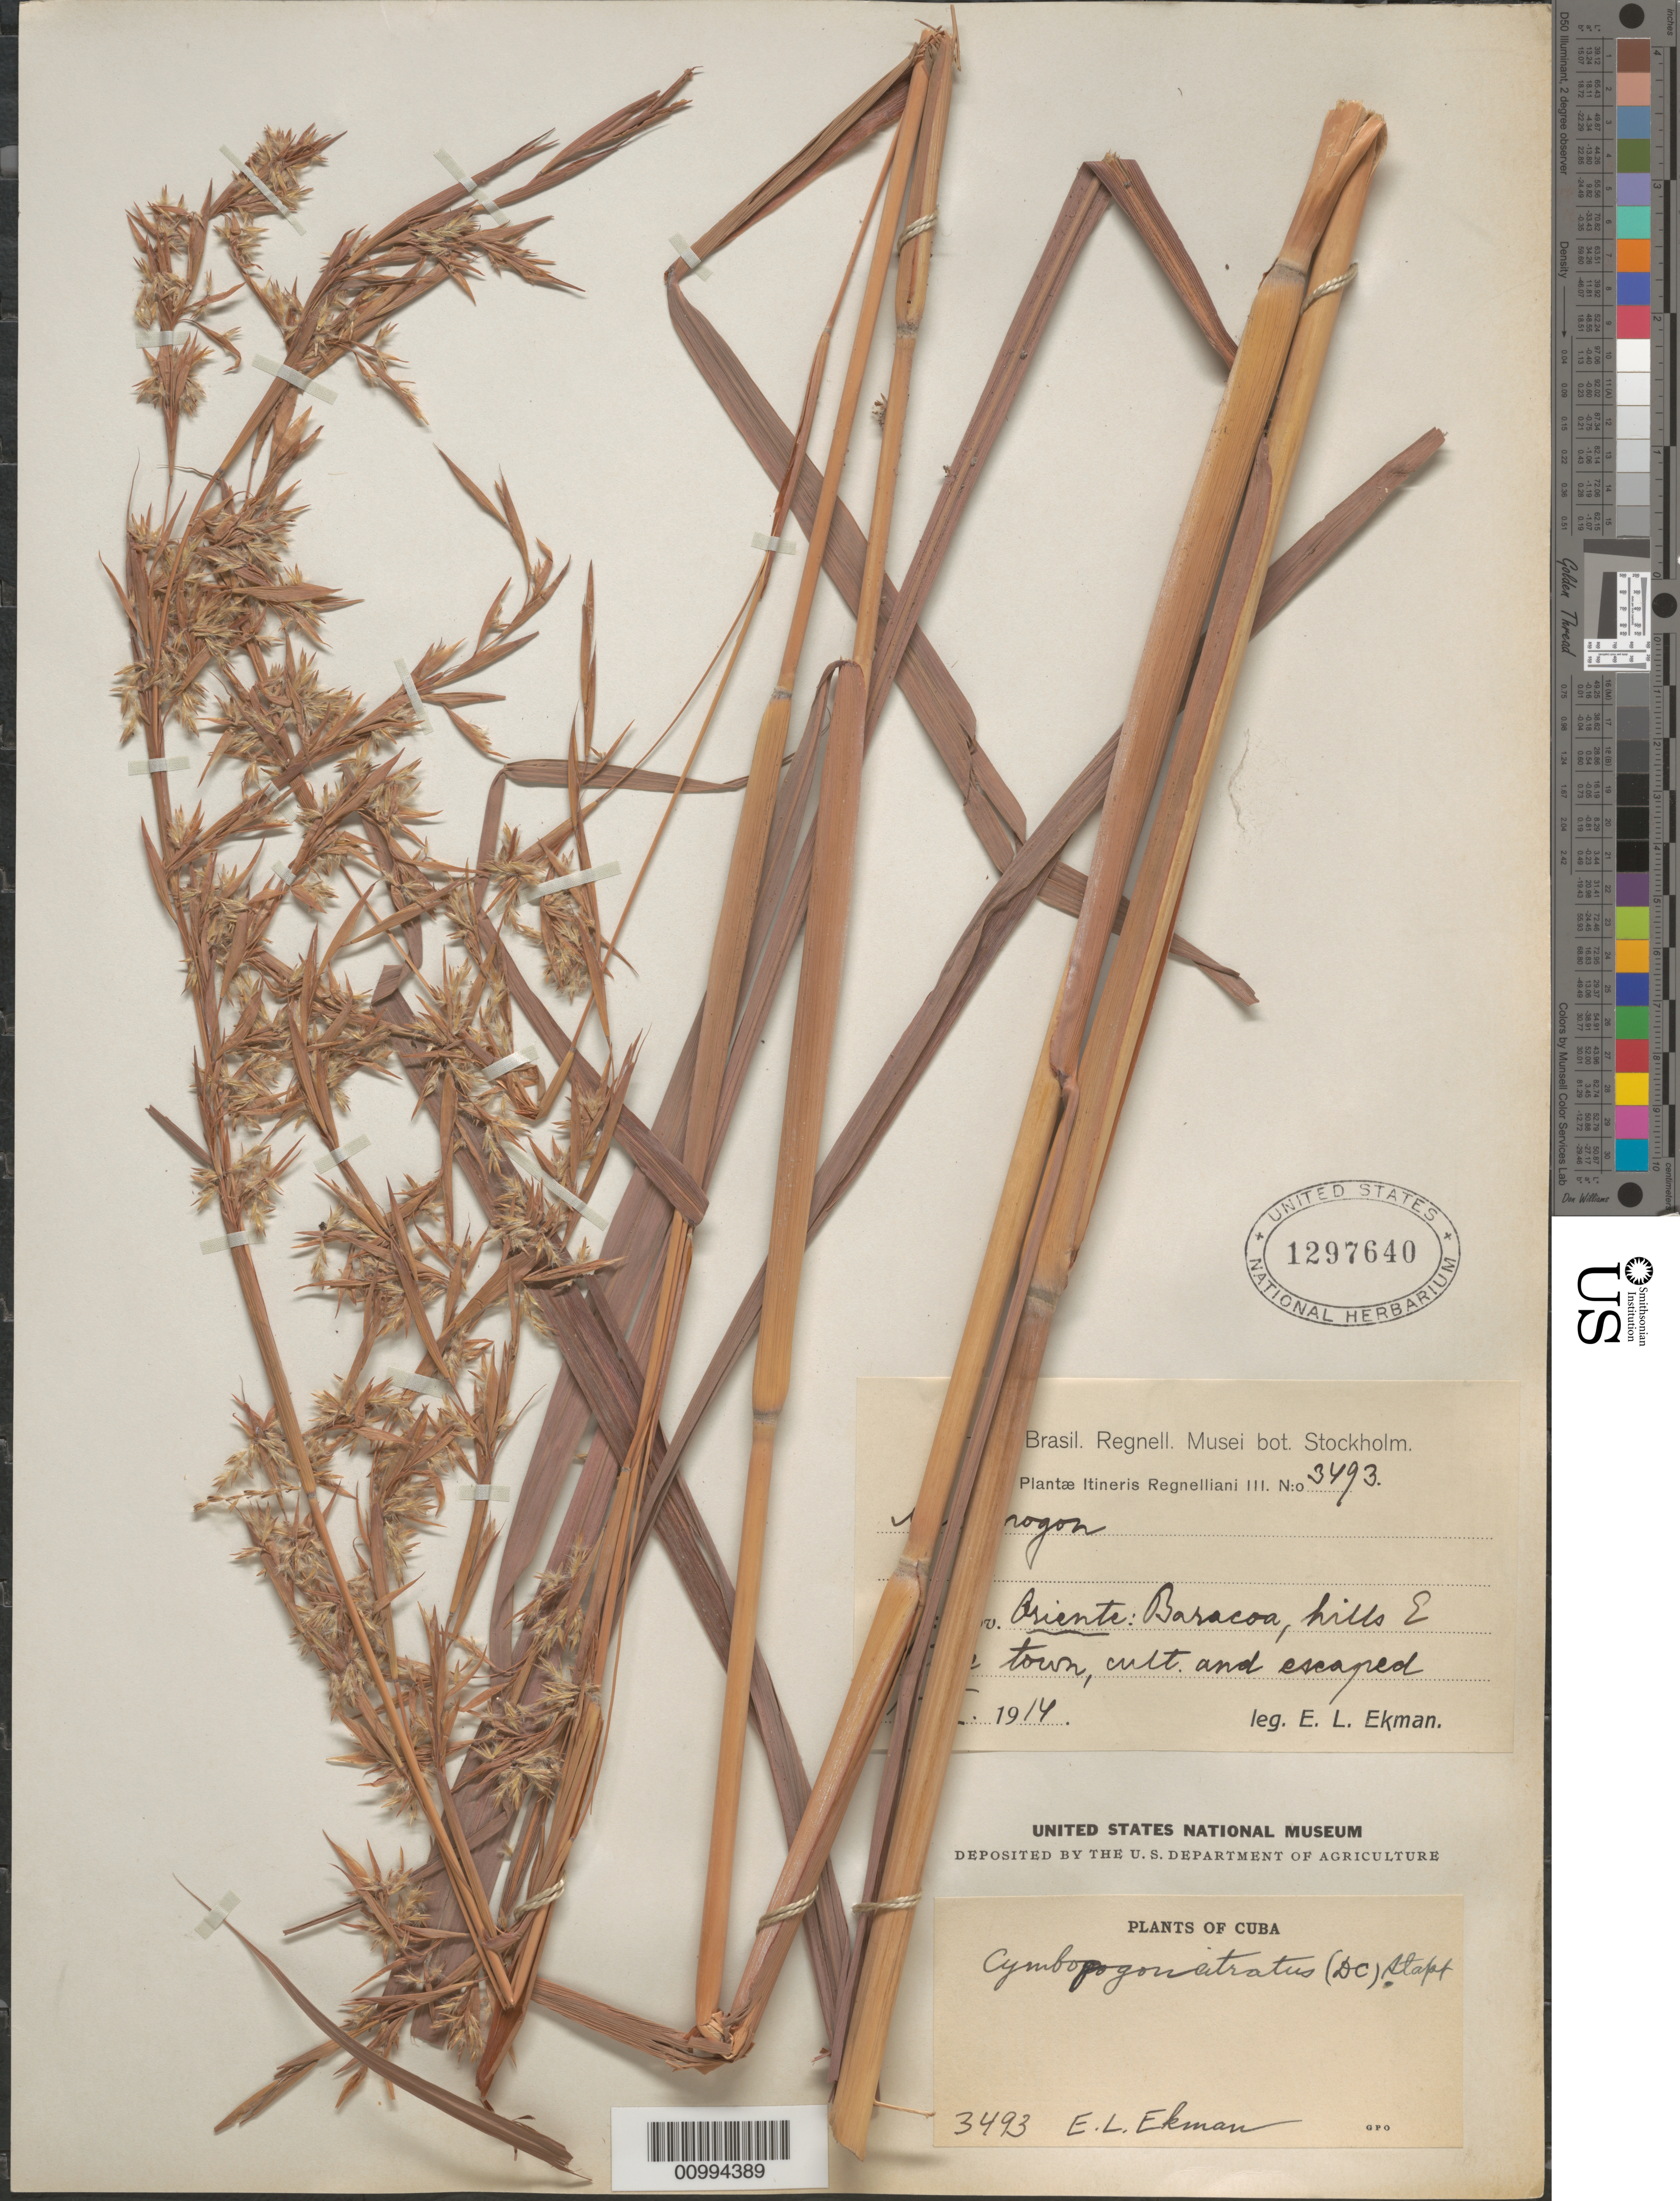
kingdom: Plantae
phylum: Tracheophyta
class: Liliopsida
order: Poales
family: Poaceae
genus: Cymbopogon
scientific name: Cymbopogon citratus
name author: (DC.) Stapf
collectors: E. L. Ekman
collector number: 3493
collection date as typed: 18 Nov 1914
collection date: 1914-11-18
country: Cuba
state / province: Guantánamo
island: Cuba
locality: Baracoa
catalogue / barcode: US 1297640